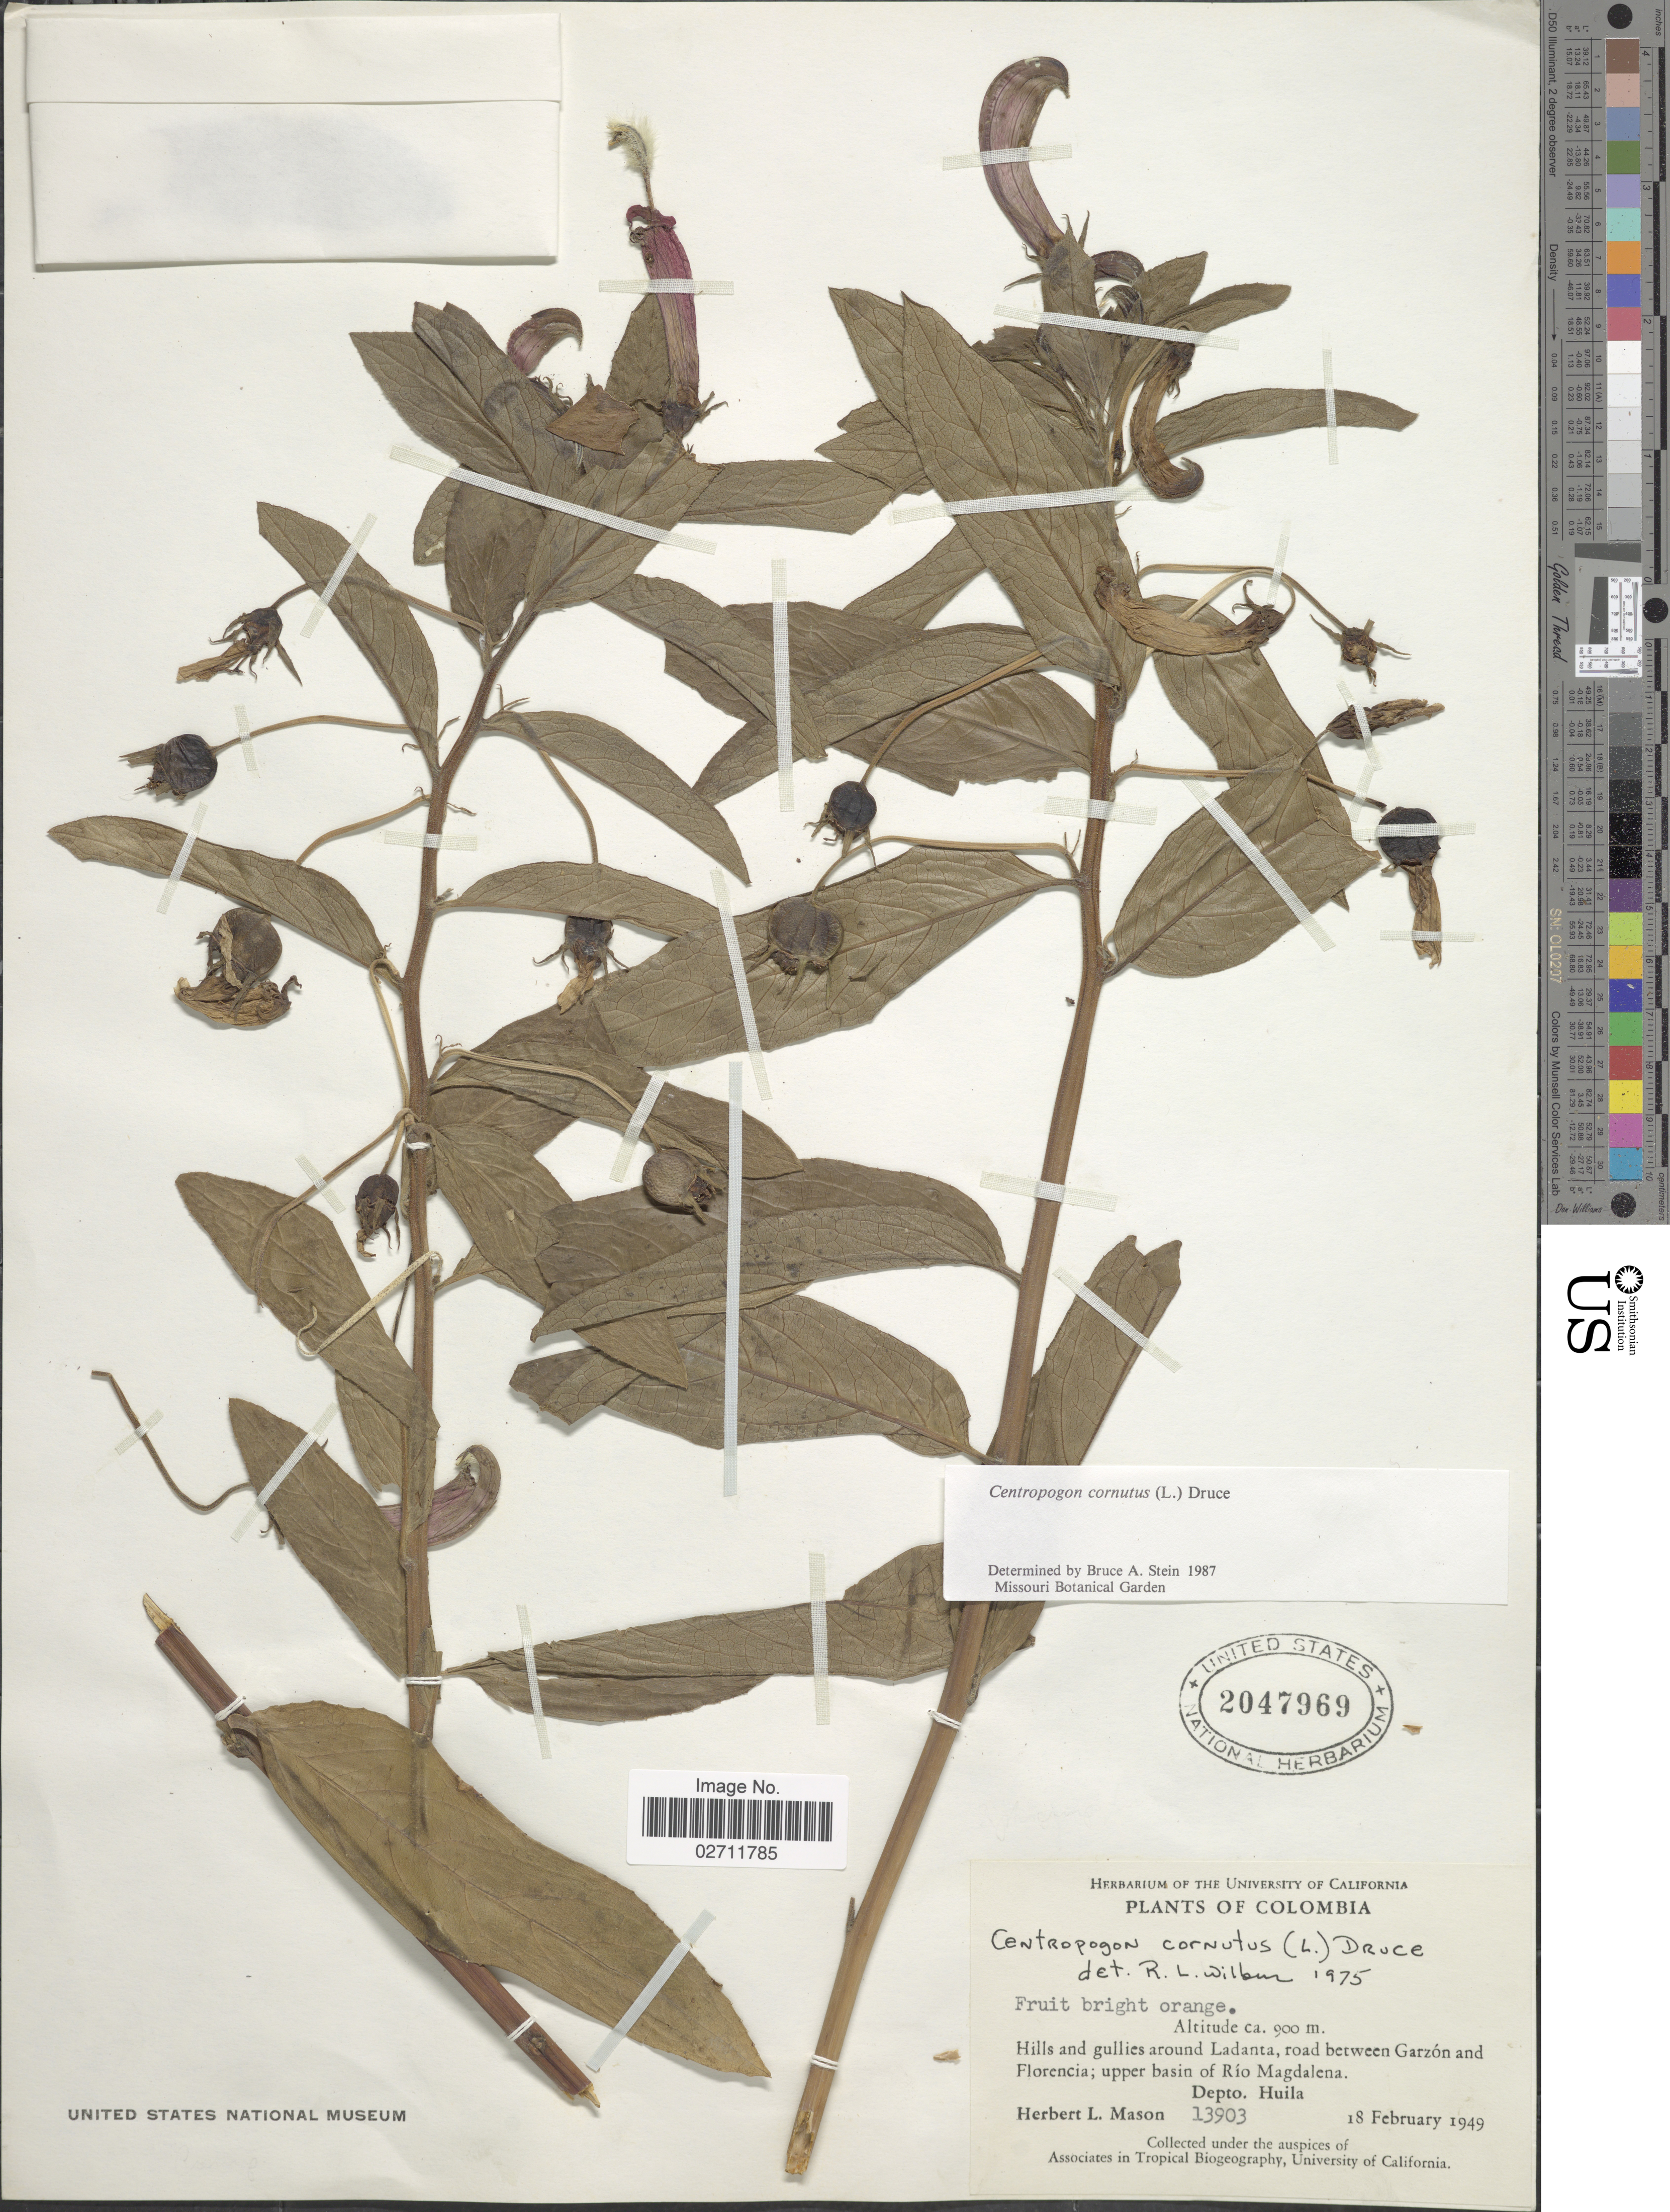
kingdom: Plantae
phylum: Tracheophyta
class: Magnoliopsida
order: Asterales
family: Campanulaceae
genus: Centropogon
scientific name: Centropogon cornutus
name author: (L.) Druce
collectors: H. L. Mason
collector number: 13903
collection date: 1949-02-18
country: Colombia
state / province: Huila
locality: Hilla and gullies around Ladanta, road between Garzon and Florencia; Upper basin of Rio Magdalena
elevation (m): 900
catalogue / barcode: US 2047969